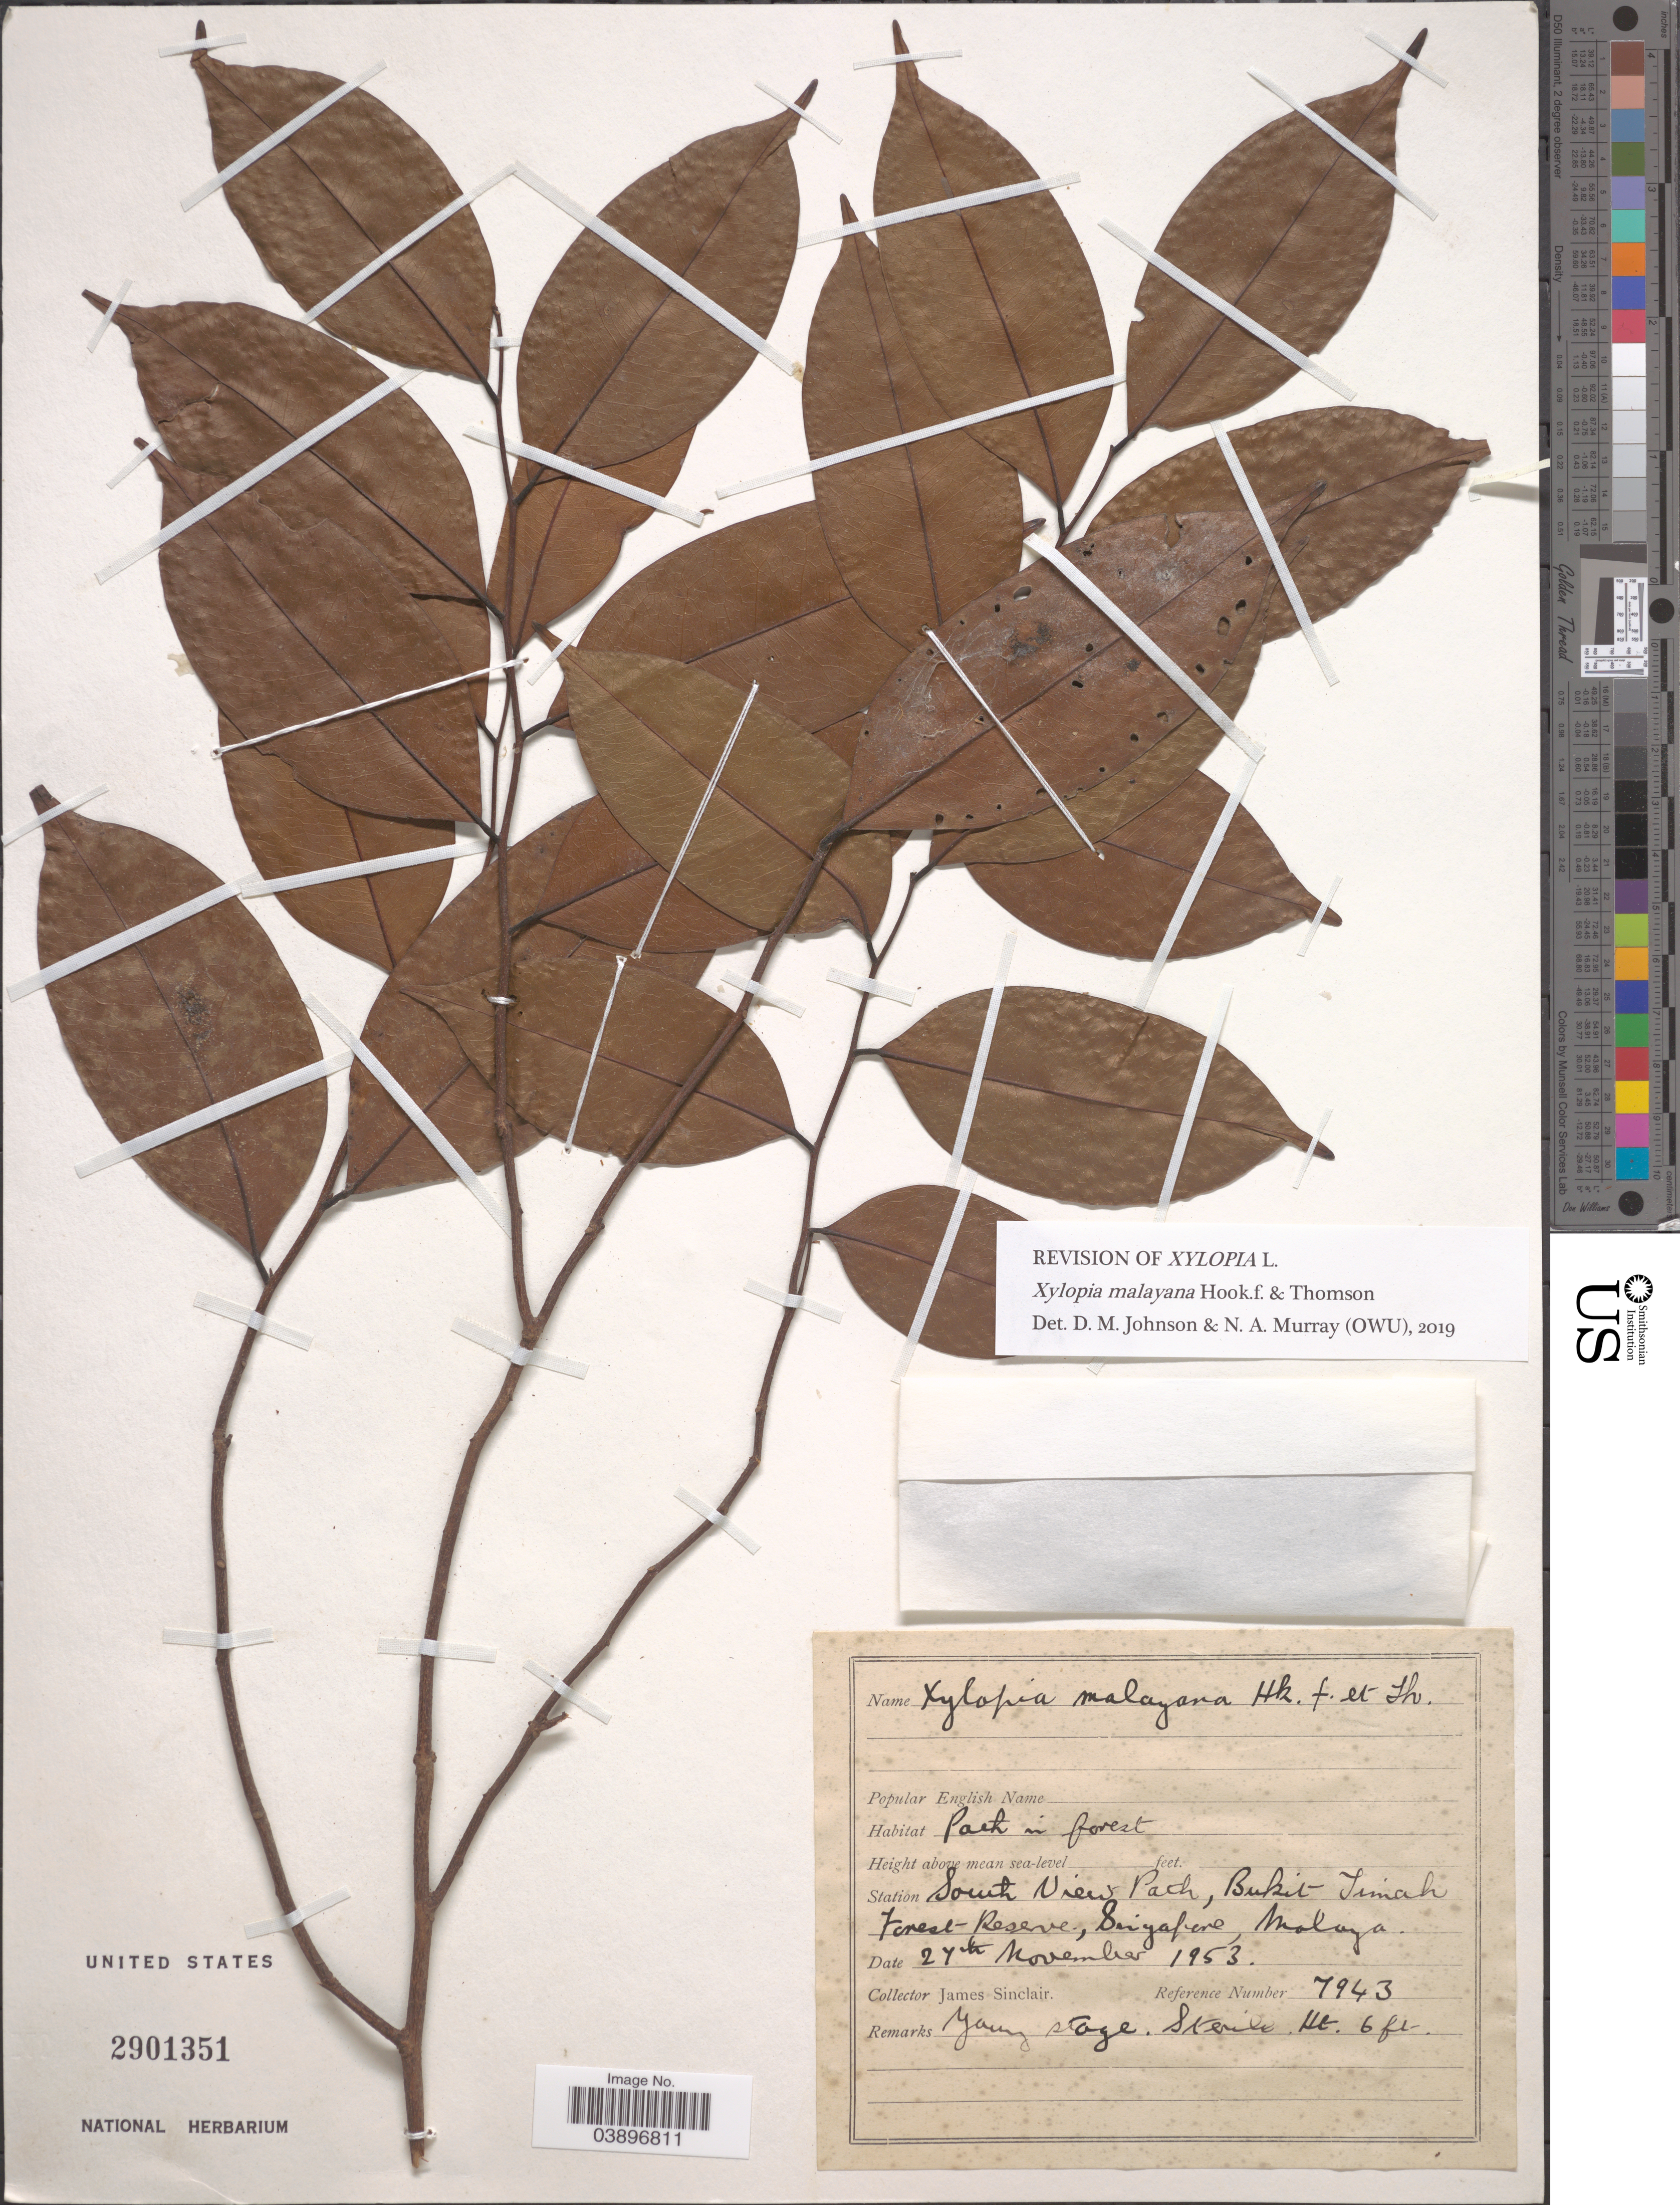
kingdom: Plantae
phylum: Tracheophyta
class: Magnoliopsida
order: Magnoliales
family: Annonaceae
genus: Xylopia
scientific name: Xylopia malayana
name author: Hook. f. & Thomson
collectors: J. Sinclair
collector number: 7943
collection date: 1953-11-27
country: Singapore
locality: Station South View Path, Bukit Timah Forest Reserve, Malaya.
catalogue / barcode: US 2901351